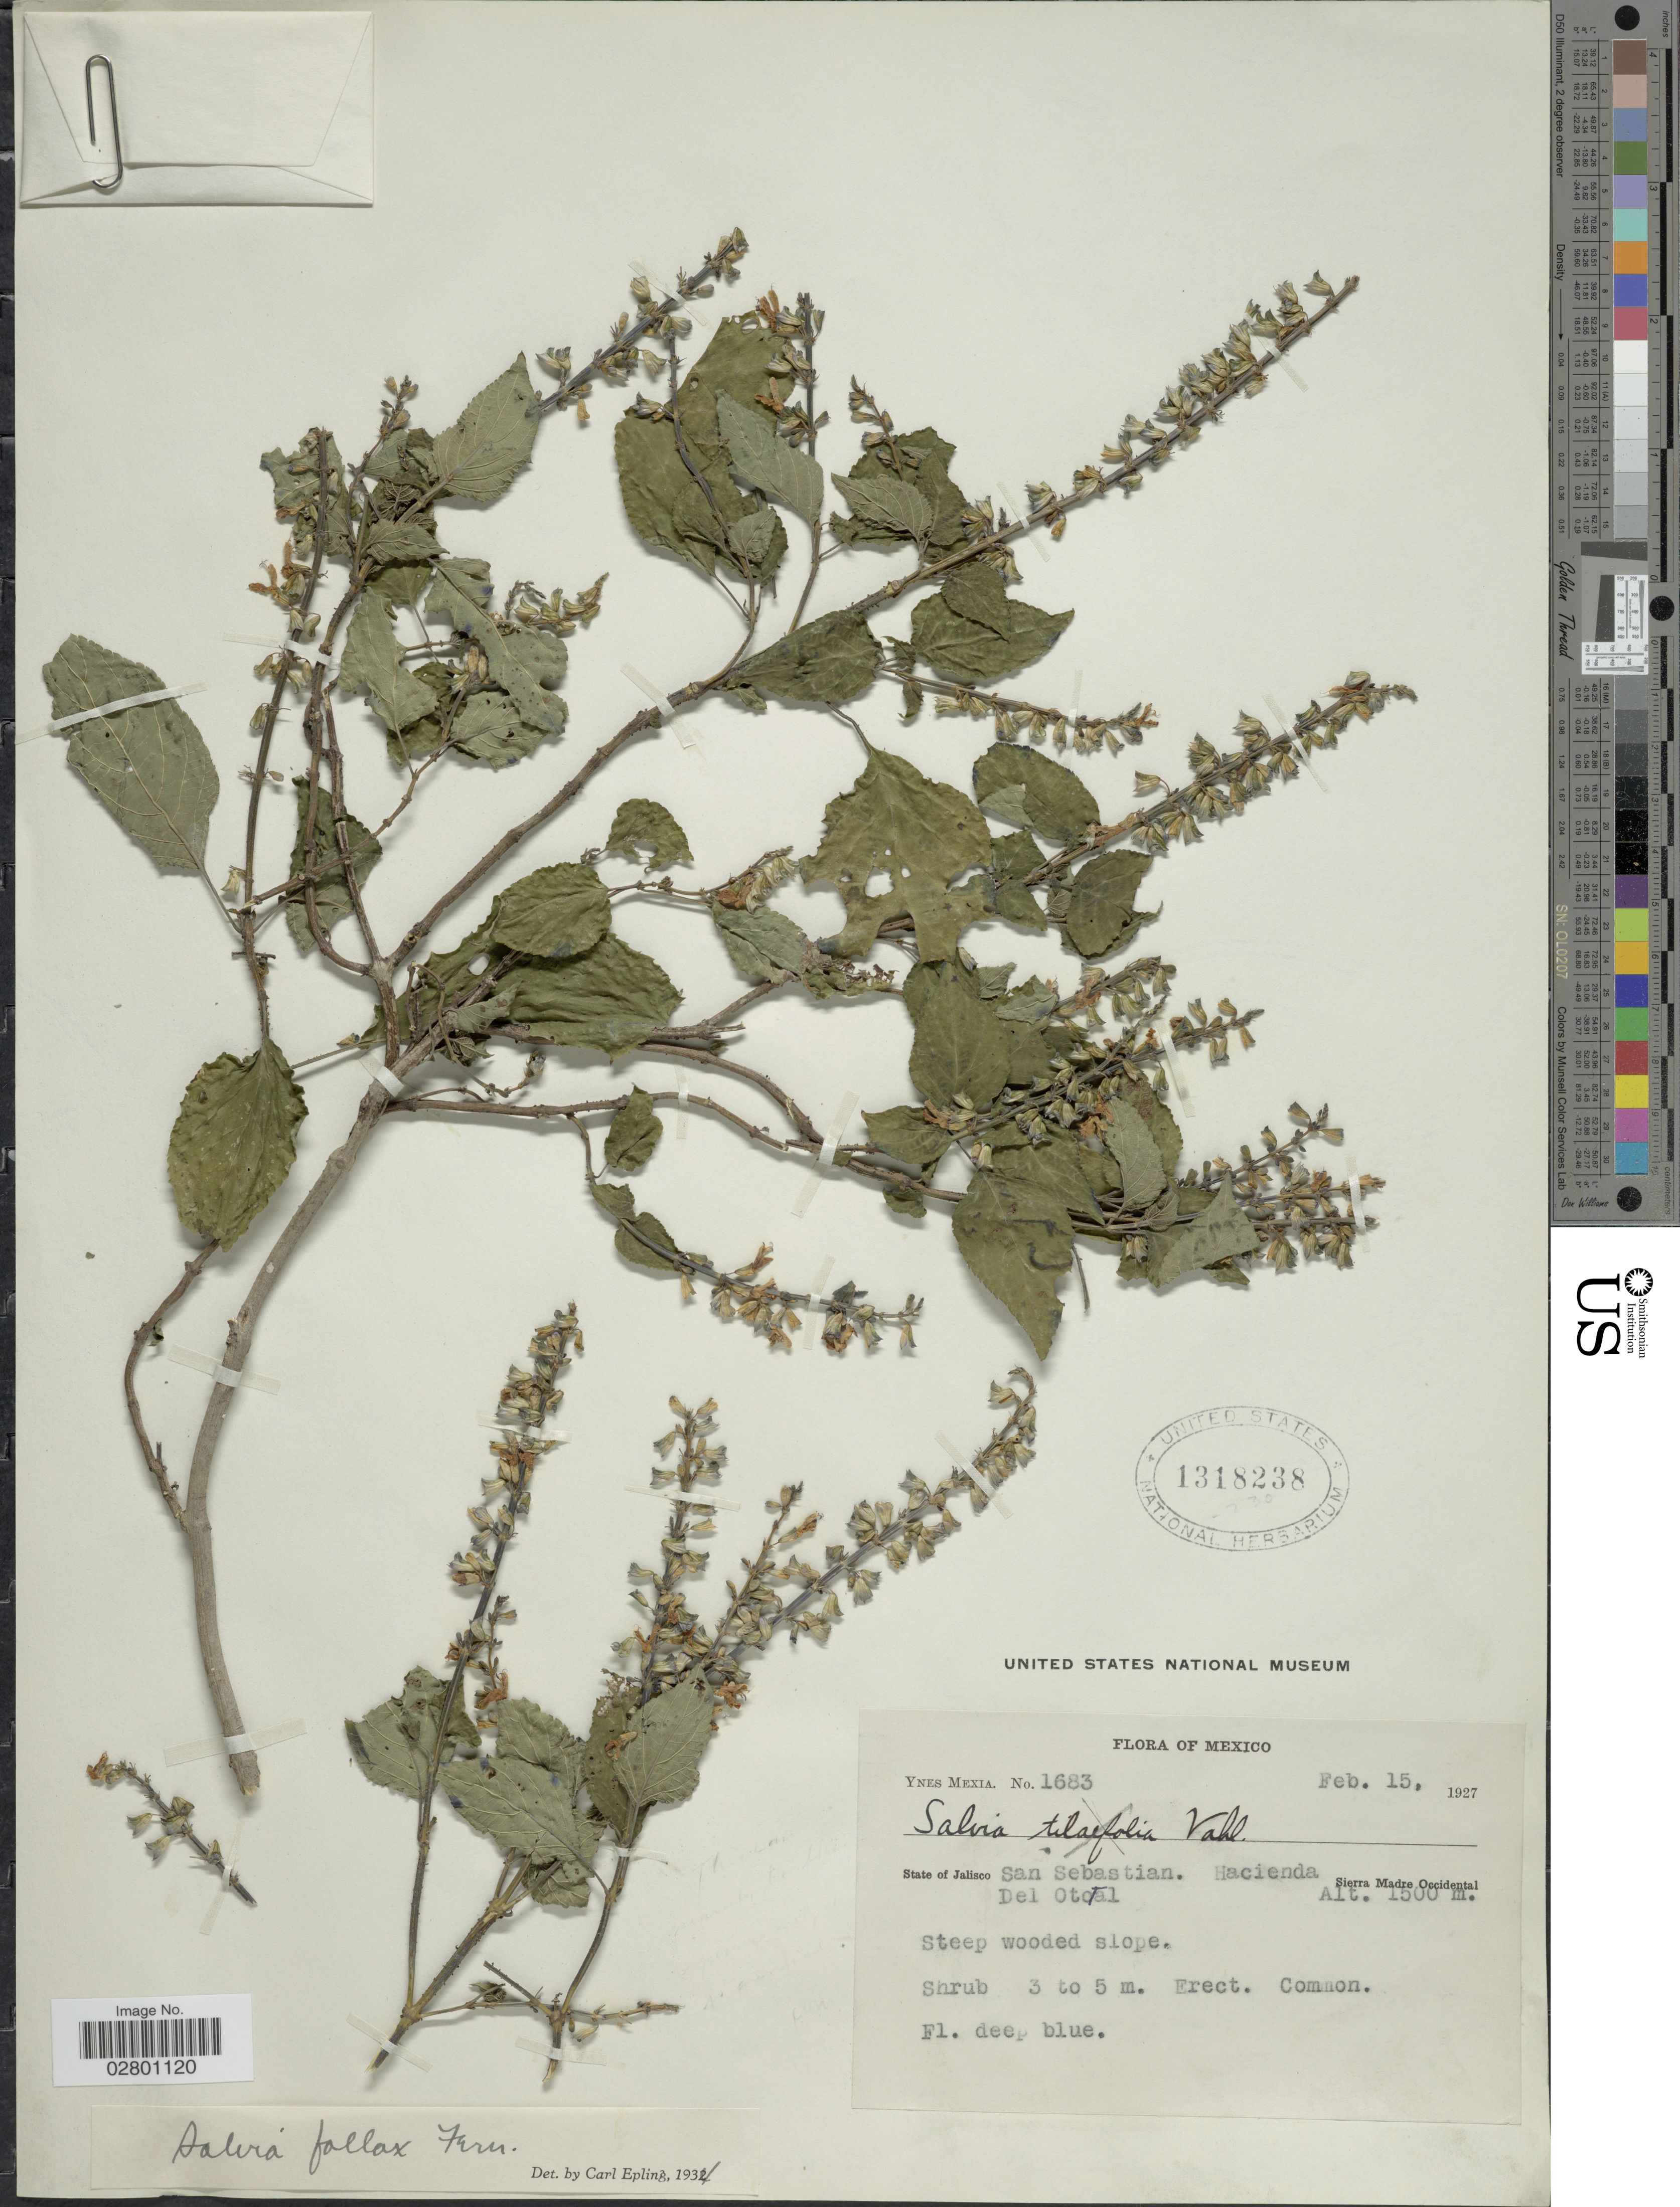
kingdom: Plantae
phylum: Tracheophyta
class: Magnoliopsida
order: Lamiales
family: Lamiaceae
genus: Salvia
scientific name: Salvia fallax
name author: Fernald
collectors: Y. Mexia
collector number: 1683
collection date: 1927-02-15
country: Mexico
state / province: Jalisco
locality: San Sebastian. Hacienda Del Ototal. Sierra Madre Occidental.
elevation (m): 1500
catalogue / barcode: US 1318238